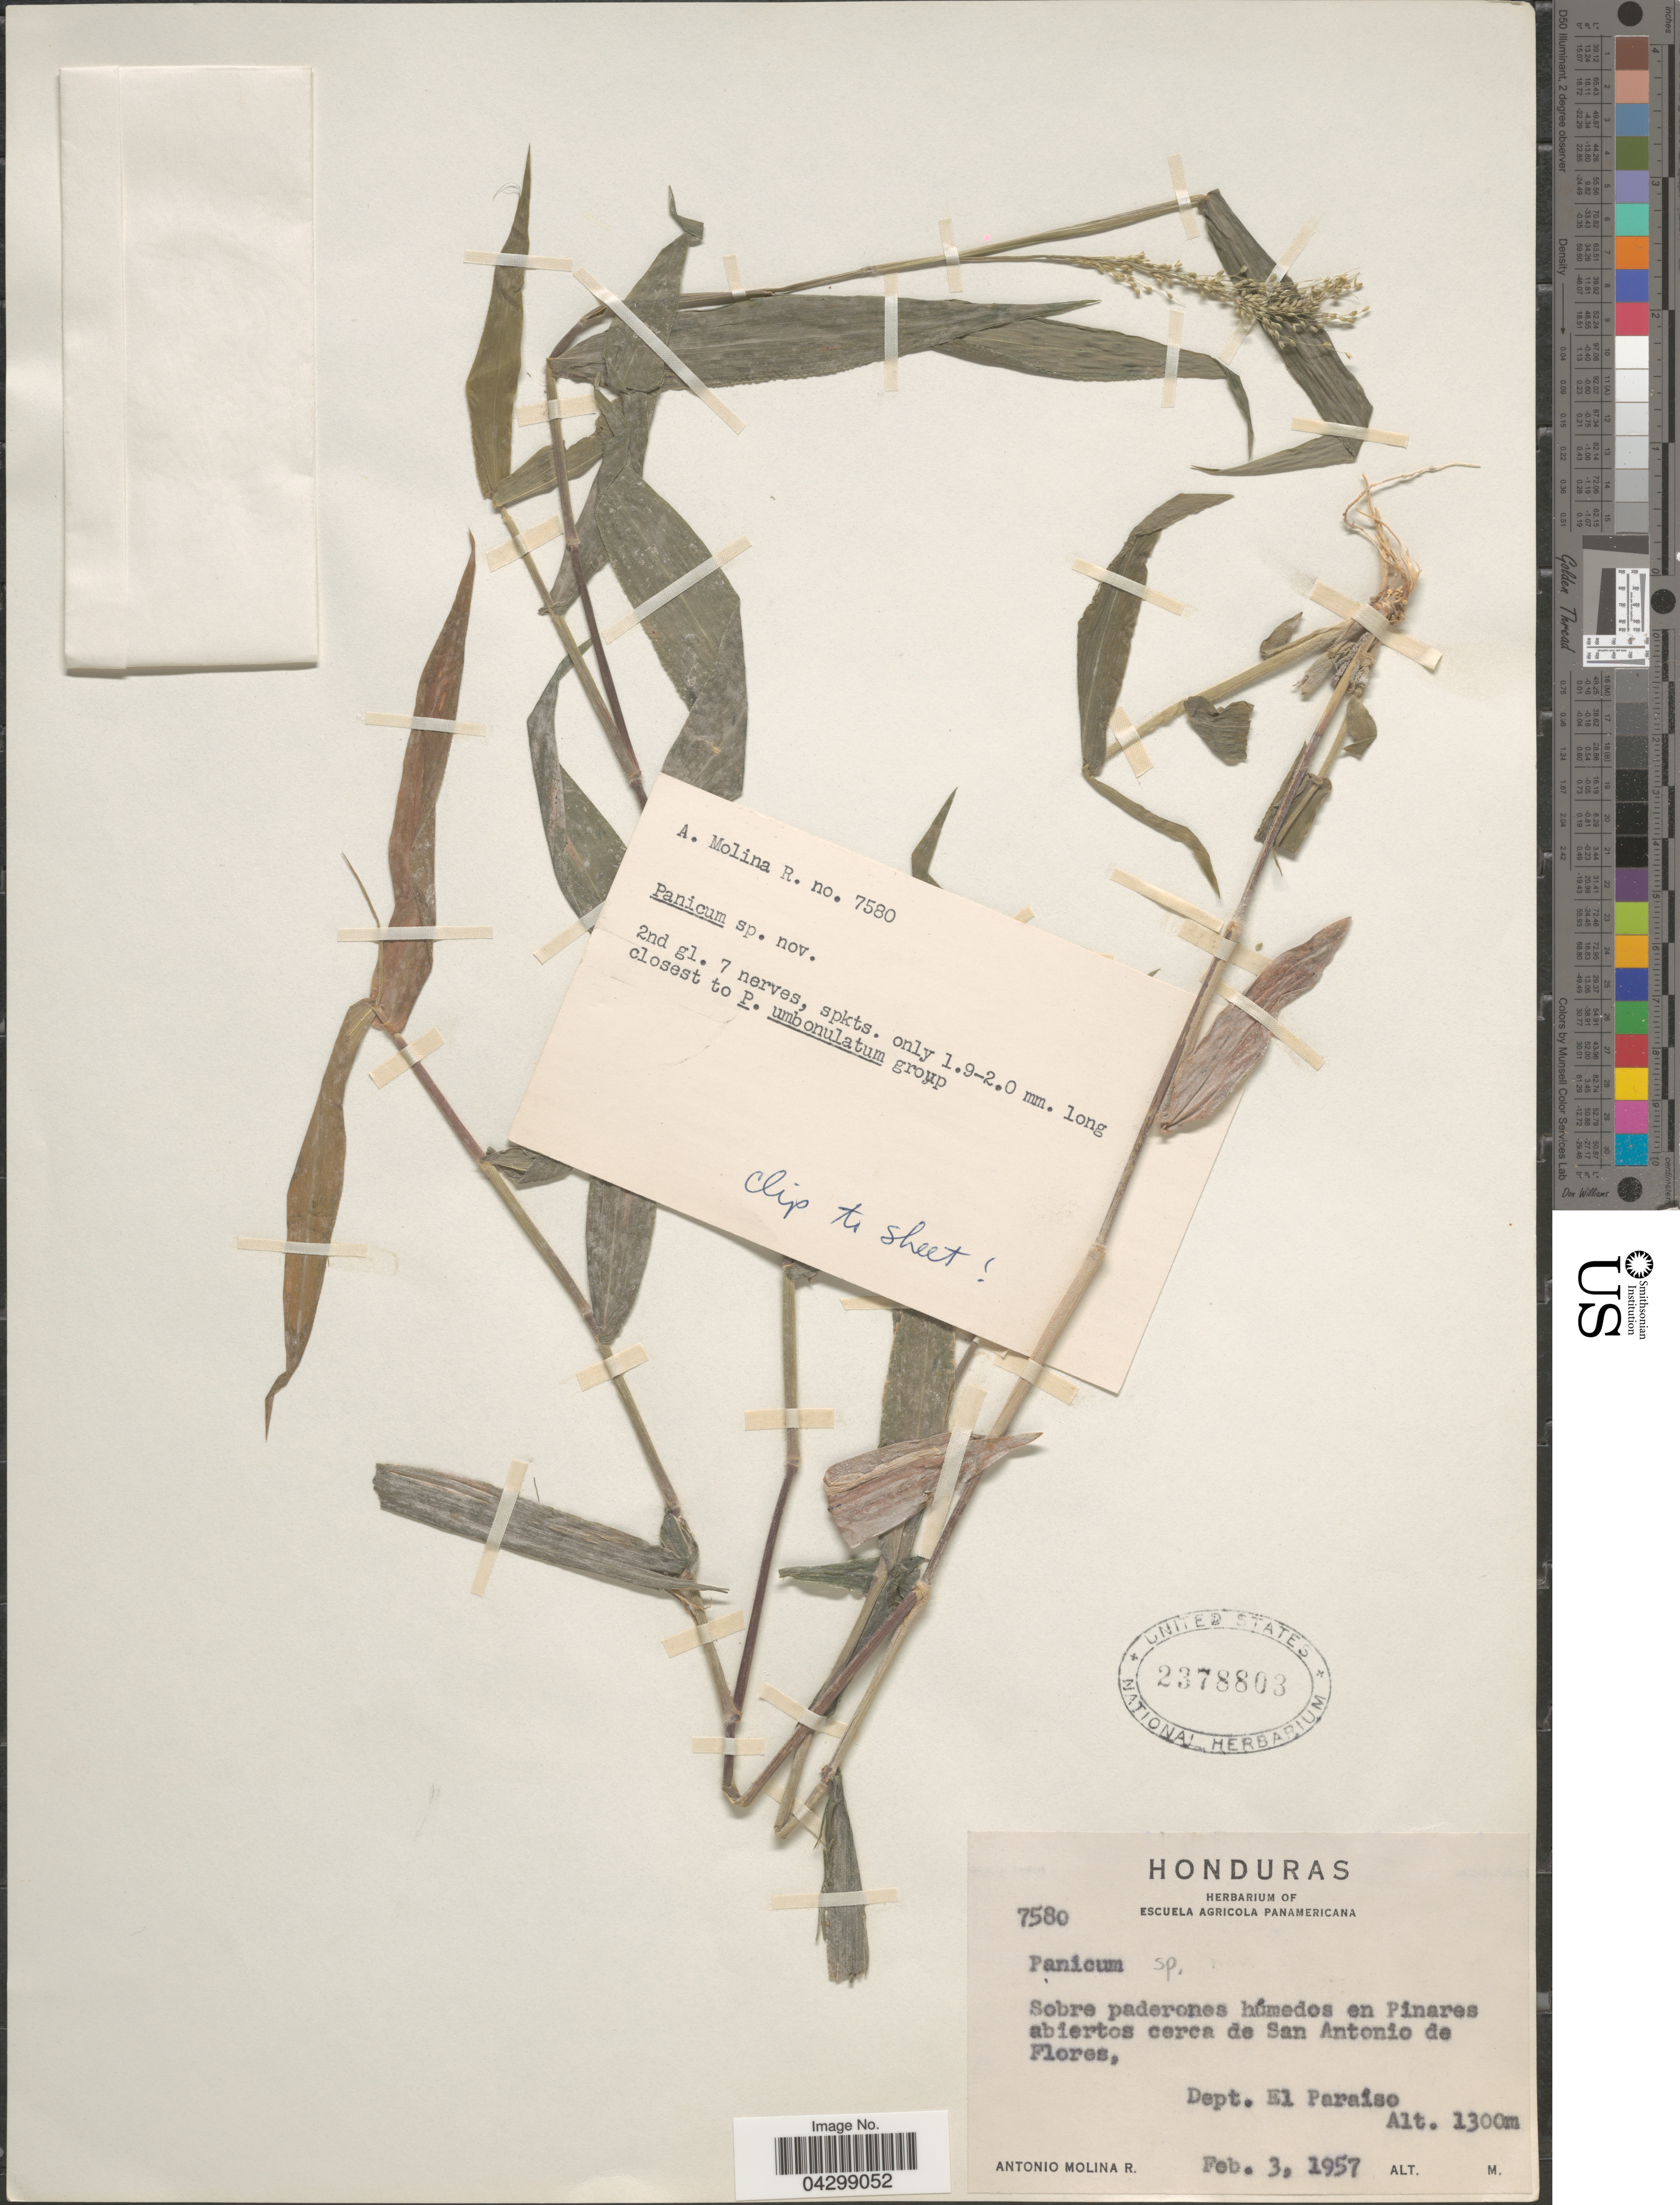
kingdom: Plantae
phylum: Tracheophyta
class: Liliopsida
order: Poales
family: Poaceae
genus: Panicum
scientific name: Panicum sp.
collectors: A. Molina R.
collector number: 7580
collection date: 1957-02-03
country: Honduras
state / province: El Paraiso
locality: Sobre paderones húmedos en Pinares abiertos cerca de San Antonio de Flores, Dept. El Paraíso.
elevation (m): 1300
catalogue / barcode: US 2378803